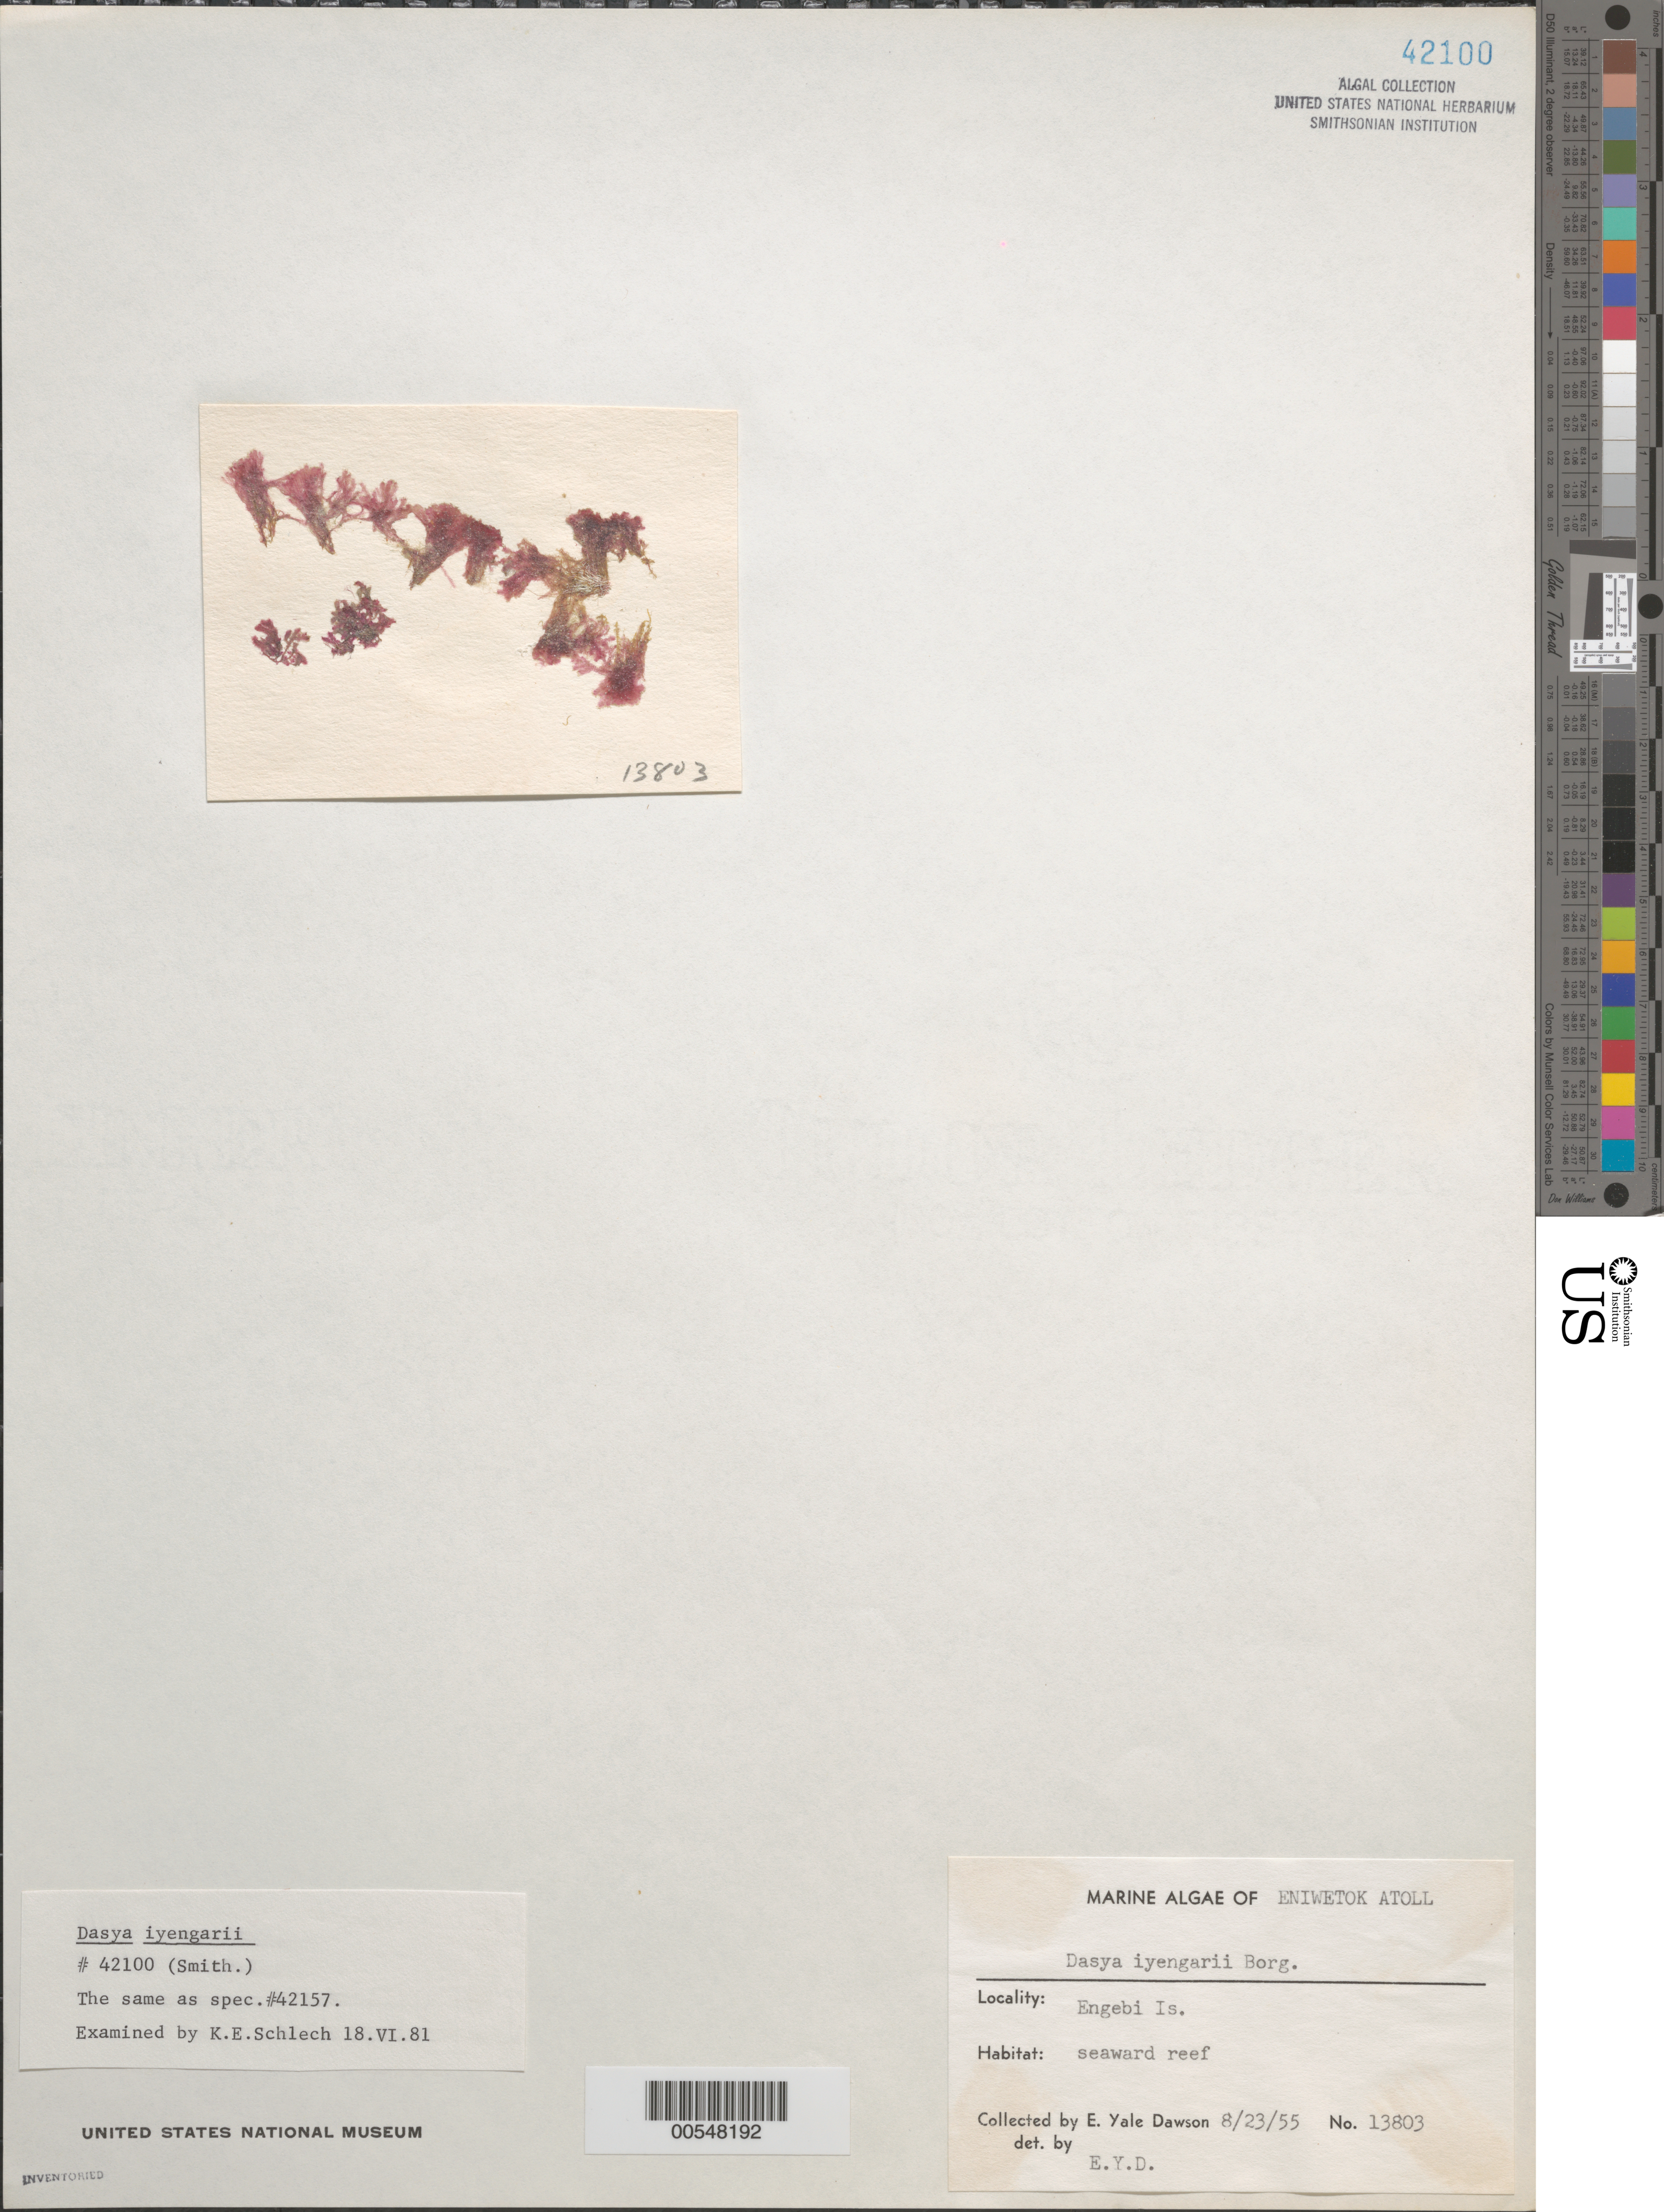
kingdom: Plantae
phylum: Rhodophyta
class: Florideophyceae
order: Ceramiales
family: Dasyaceae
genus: Dasya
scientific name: Dasya iyengarii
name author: Børgesen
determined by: Dawson, E. Y.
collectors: E. Y. Dawson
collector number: EYD 13803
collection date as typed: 23 Aug 1955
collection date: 1955-08-23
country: Marshall Islands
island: Enewetak [Eniwetok] Atoll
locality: Engebi Island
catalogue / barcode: US 42100